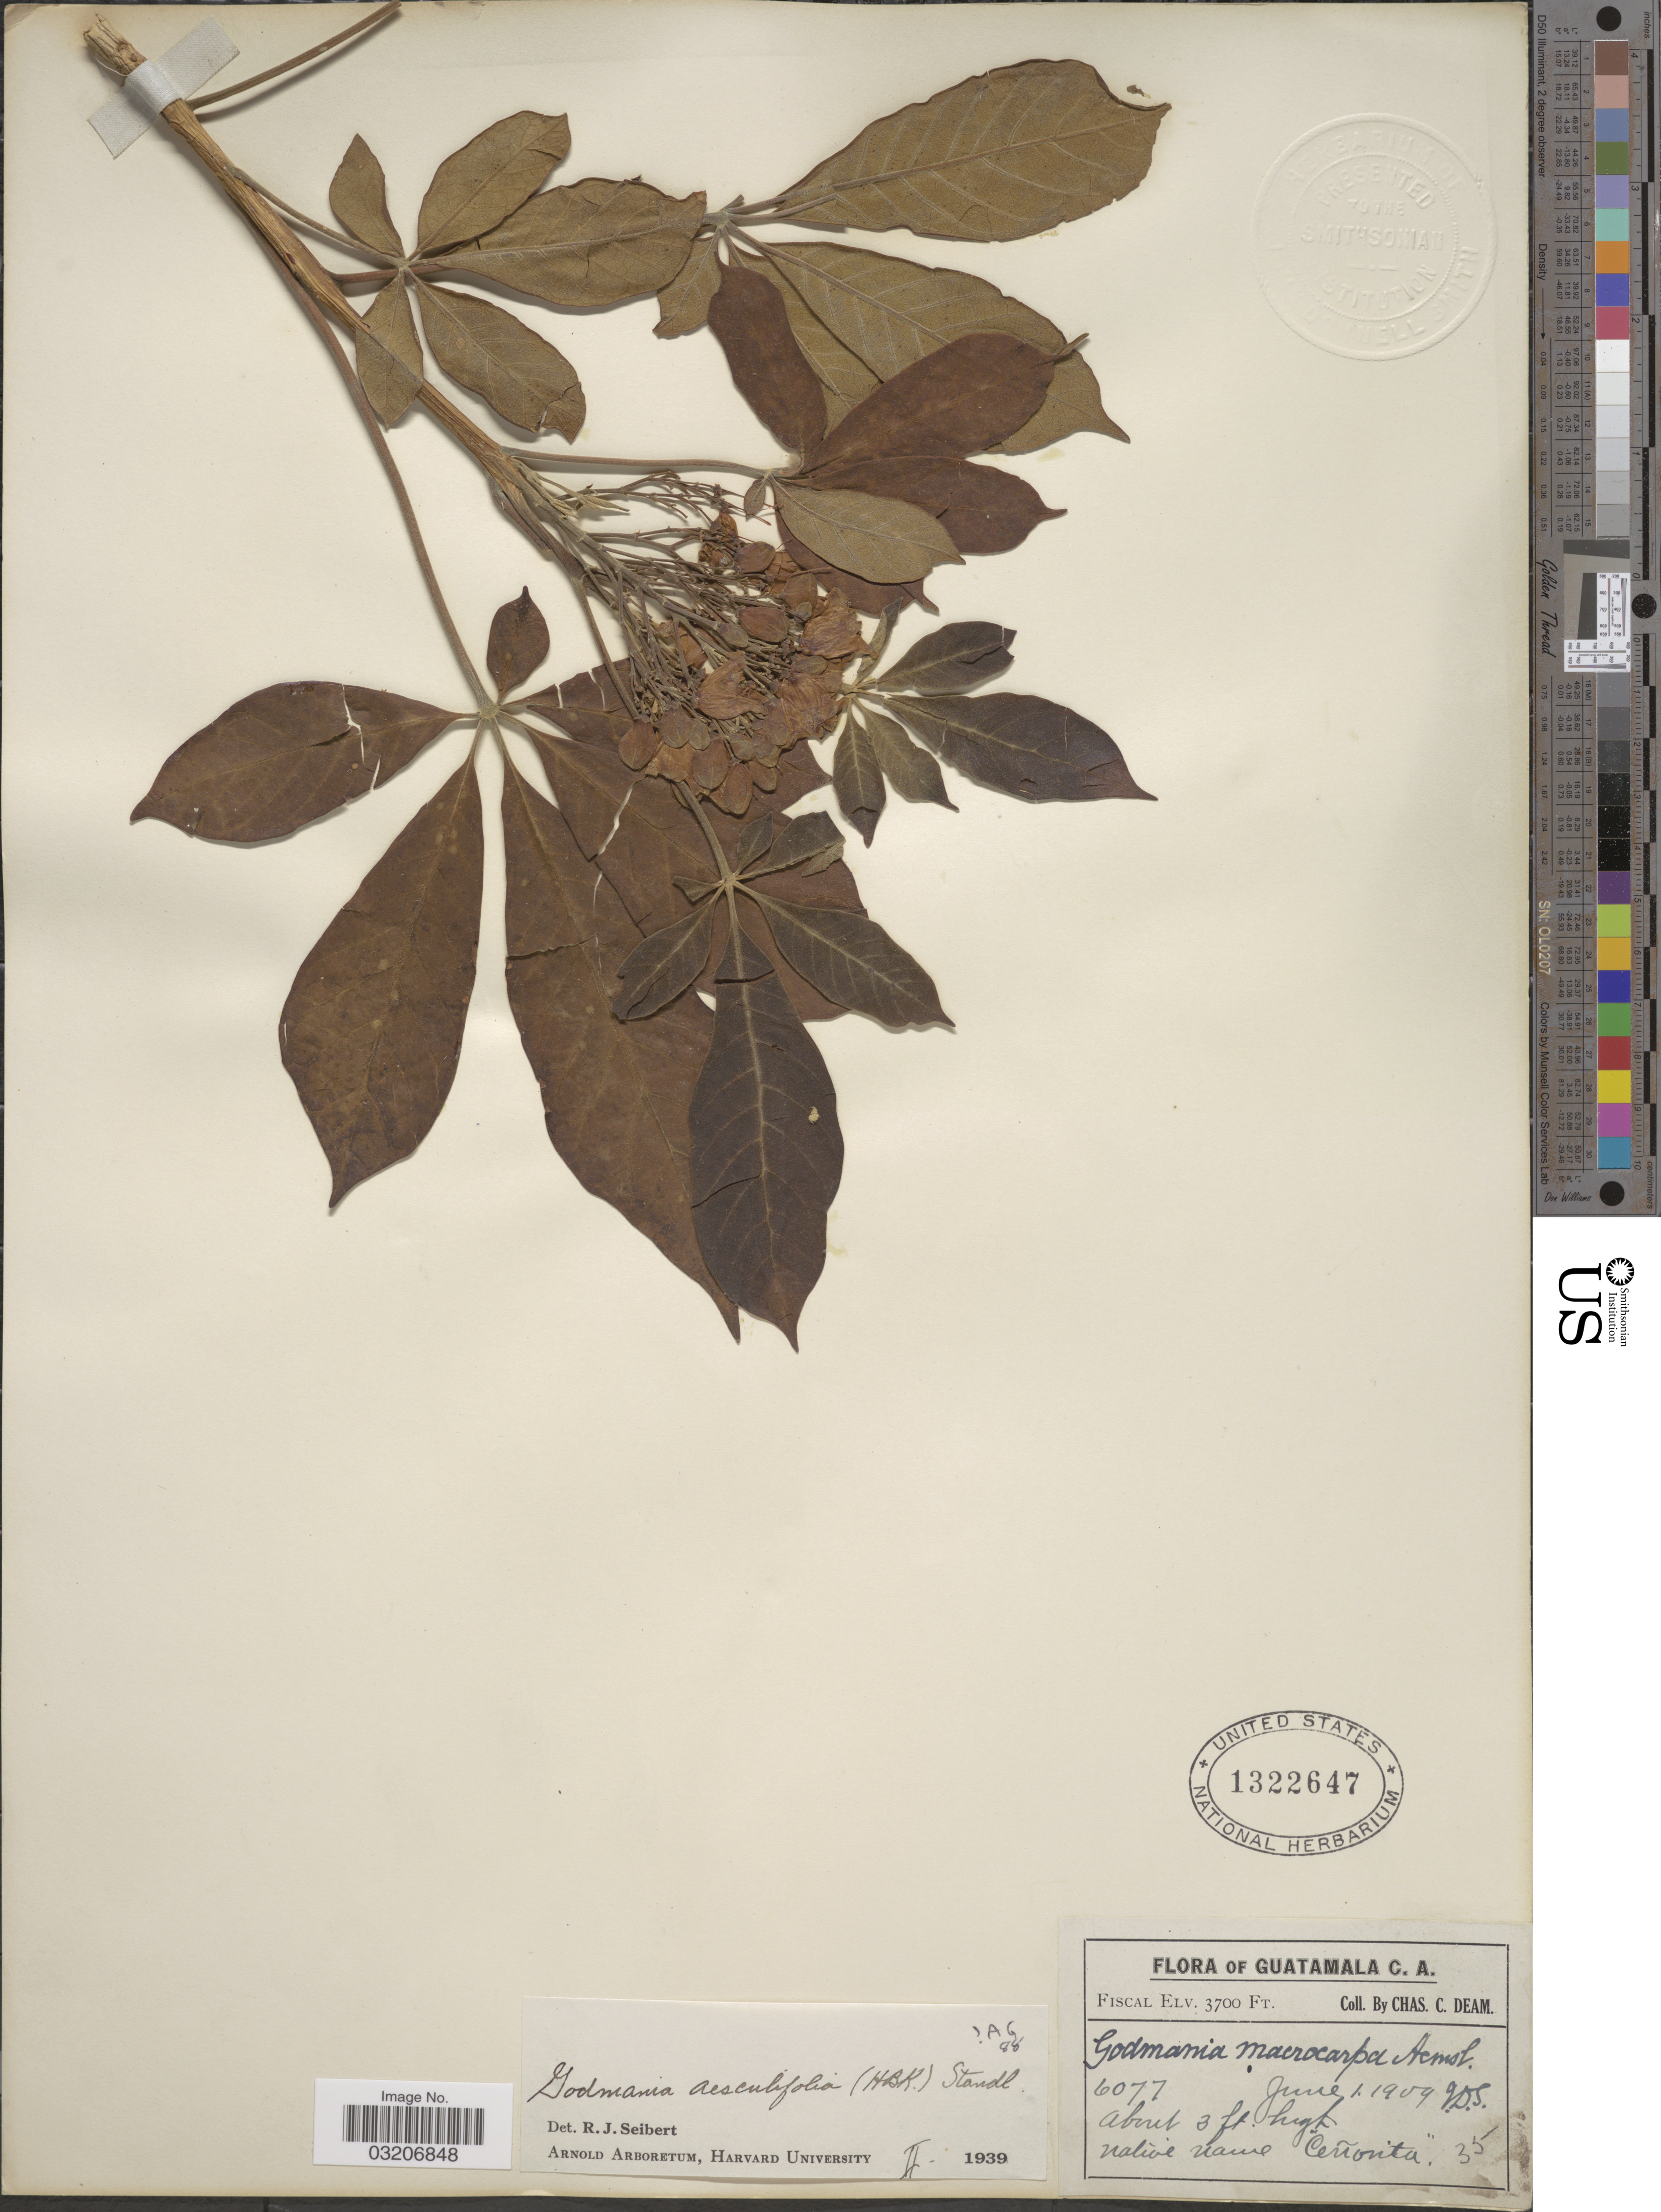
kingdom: Plantae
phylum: Tracheophyta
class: Magnoliopsida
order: Lamiales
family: Bignoniaceae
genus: Godmania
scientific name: Godmania aesculifolia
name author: Standl.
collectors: C. C. Deam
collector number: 6077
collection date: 1909-06-01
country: Guatemala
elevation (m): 1128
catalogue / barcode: US 1322647